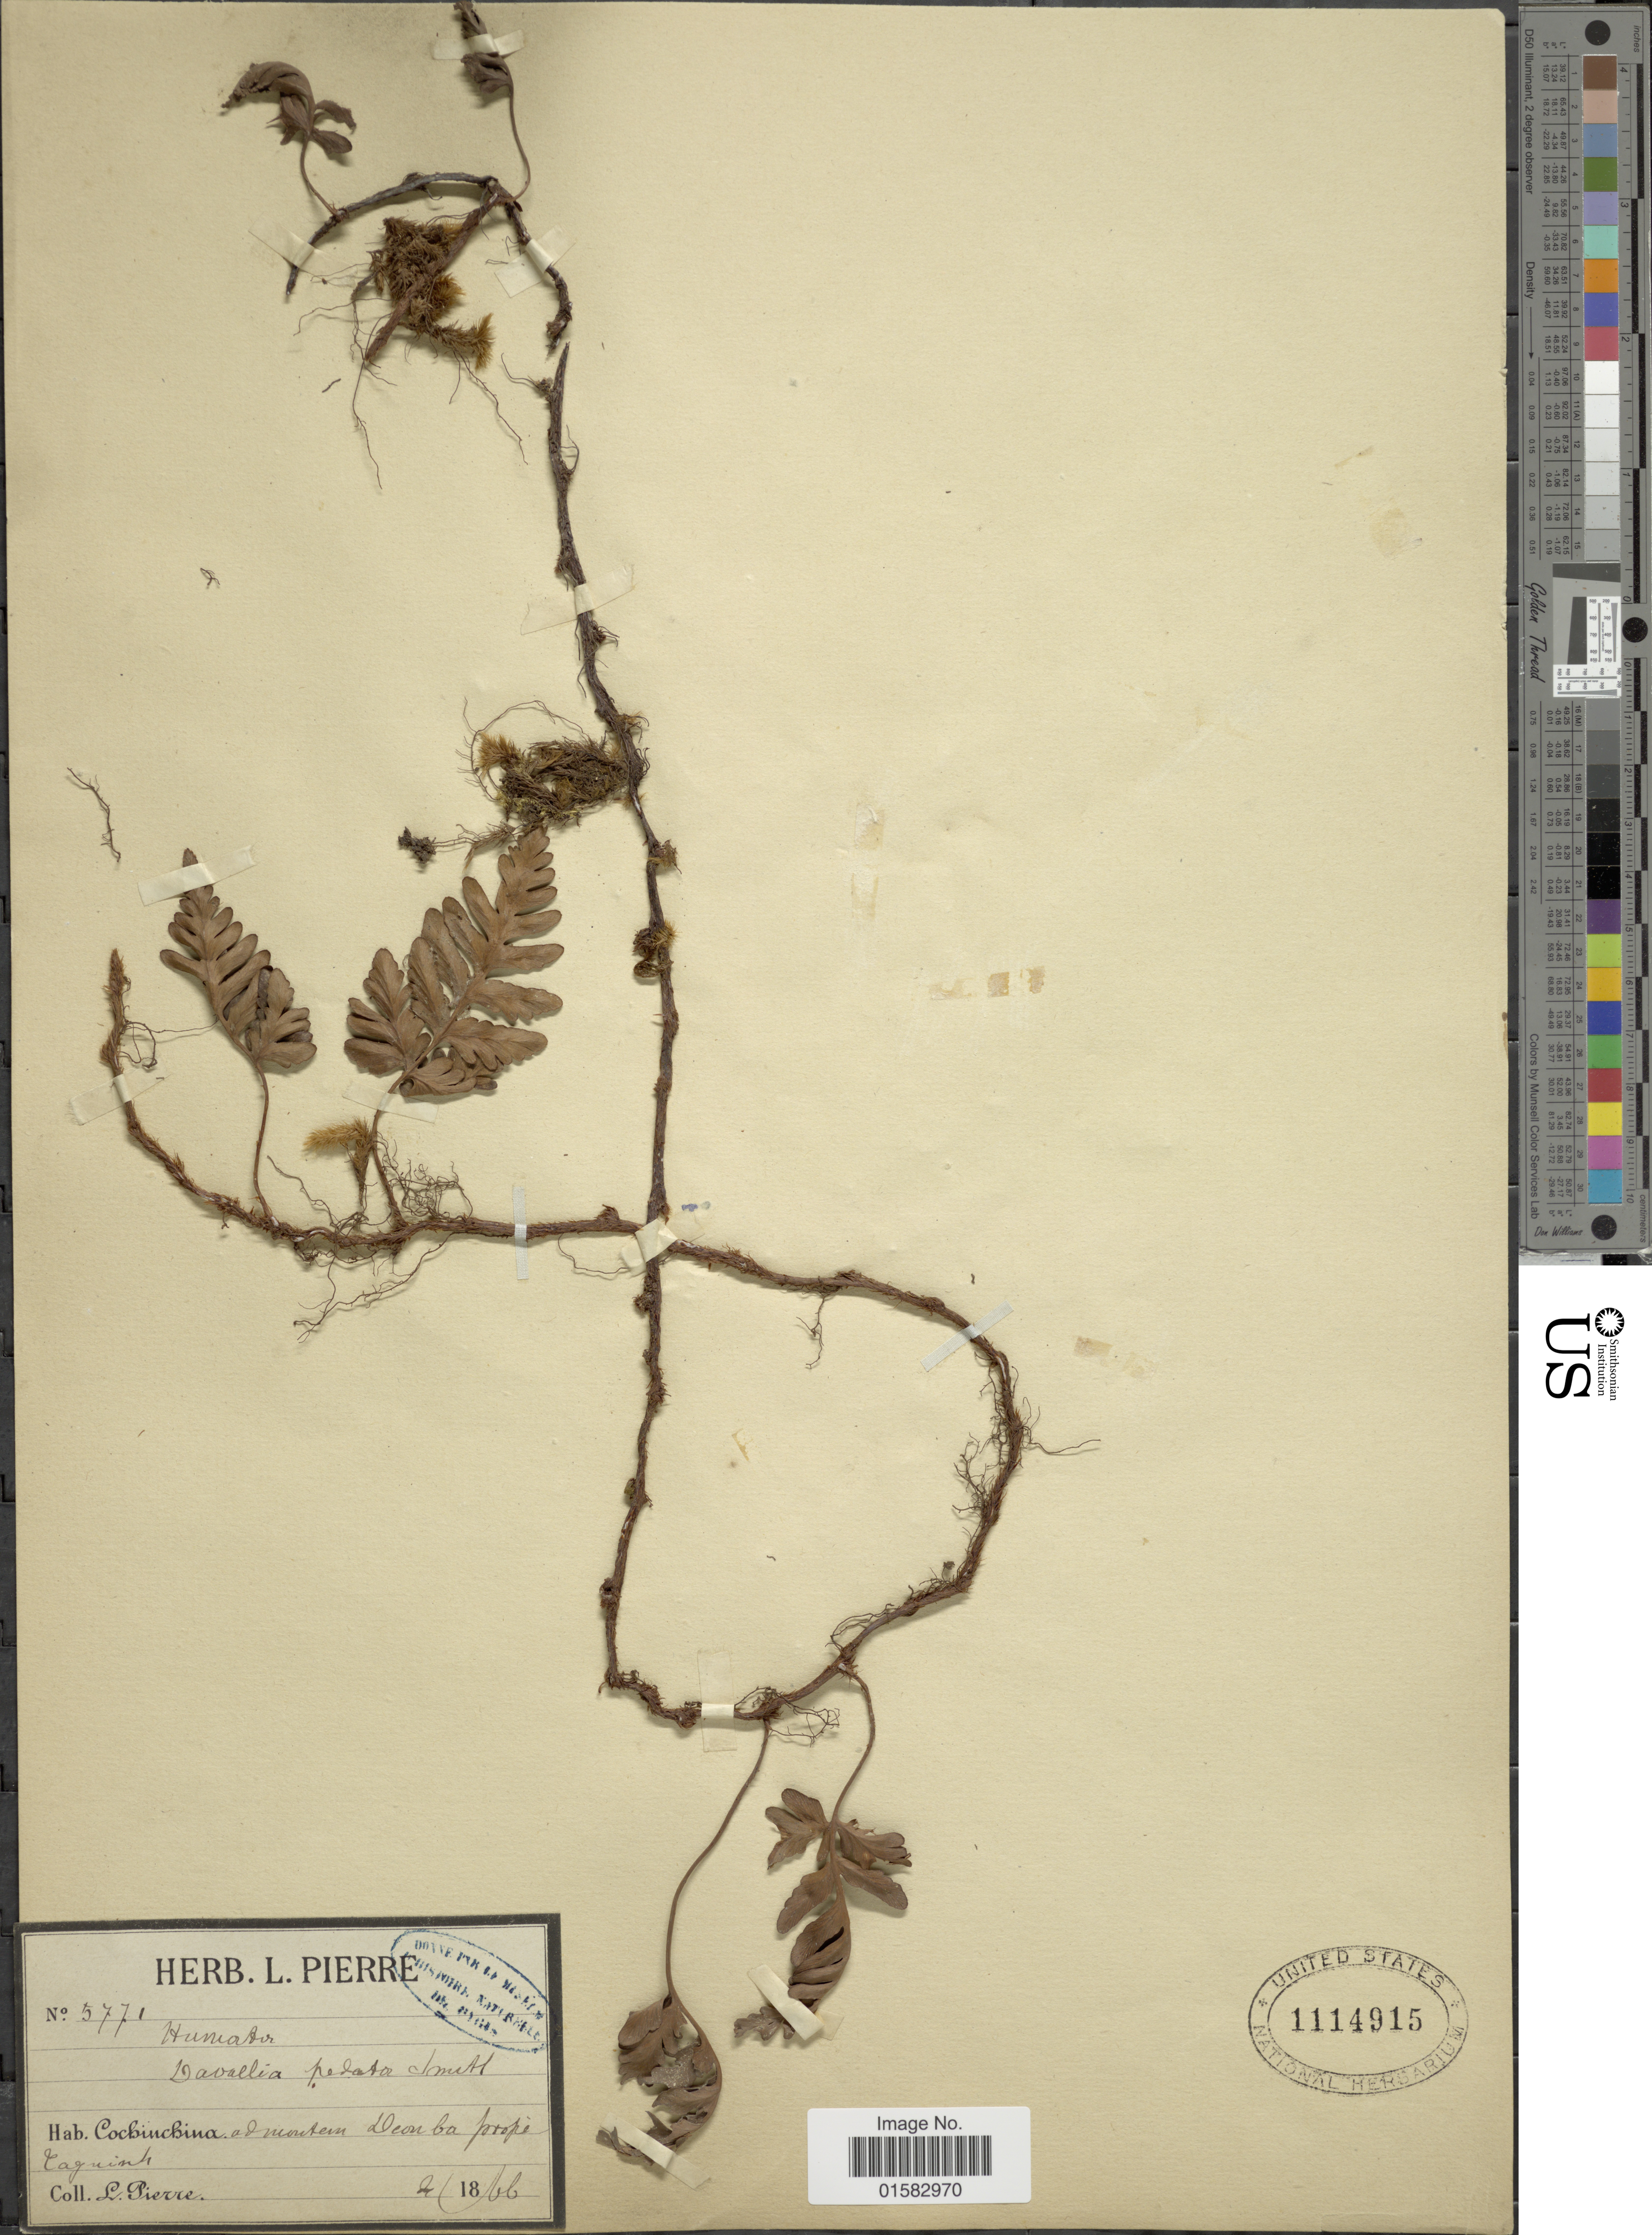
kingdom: Plantae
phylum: Tracheophyta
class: Polypodiopsida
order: Polypodiales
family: Davalliaceae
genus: Davallia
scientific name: Davallia repens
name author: (L. f.) Kuhn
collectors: L. Pierre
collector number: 5771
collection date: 1866-02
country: Vietnam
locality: Cochinchina, ad montem Deon ba prope Tayninh [at Deon Ba mountain near Tay Ninh]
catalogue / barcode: US 1114915